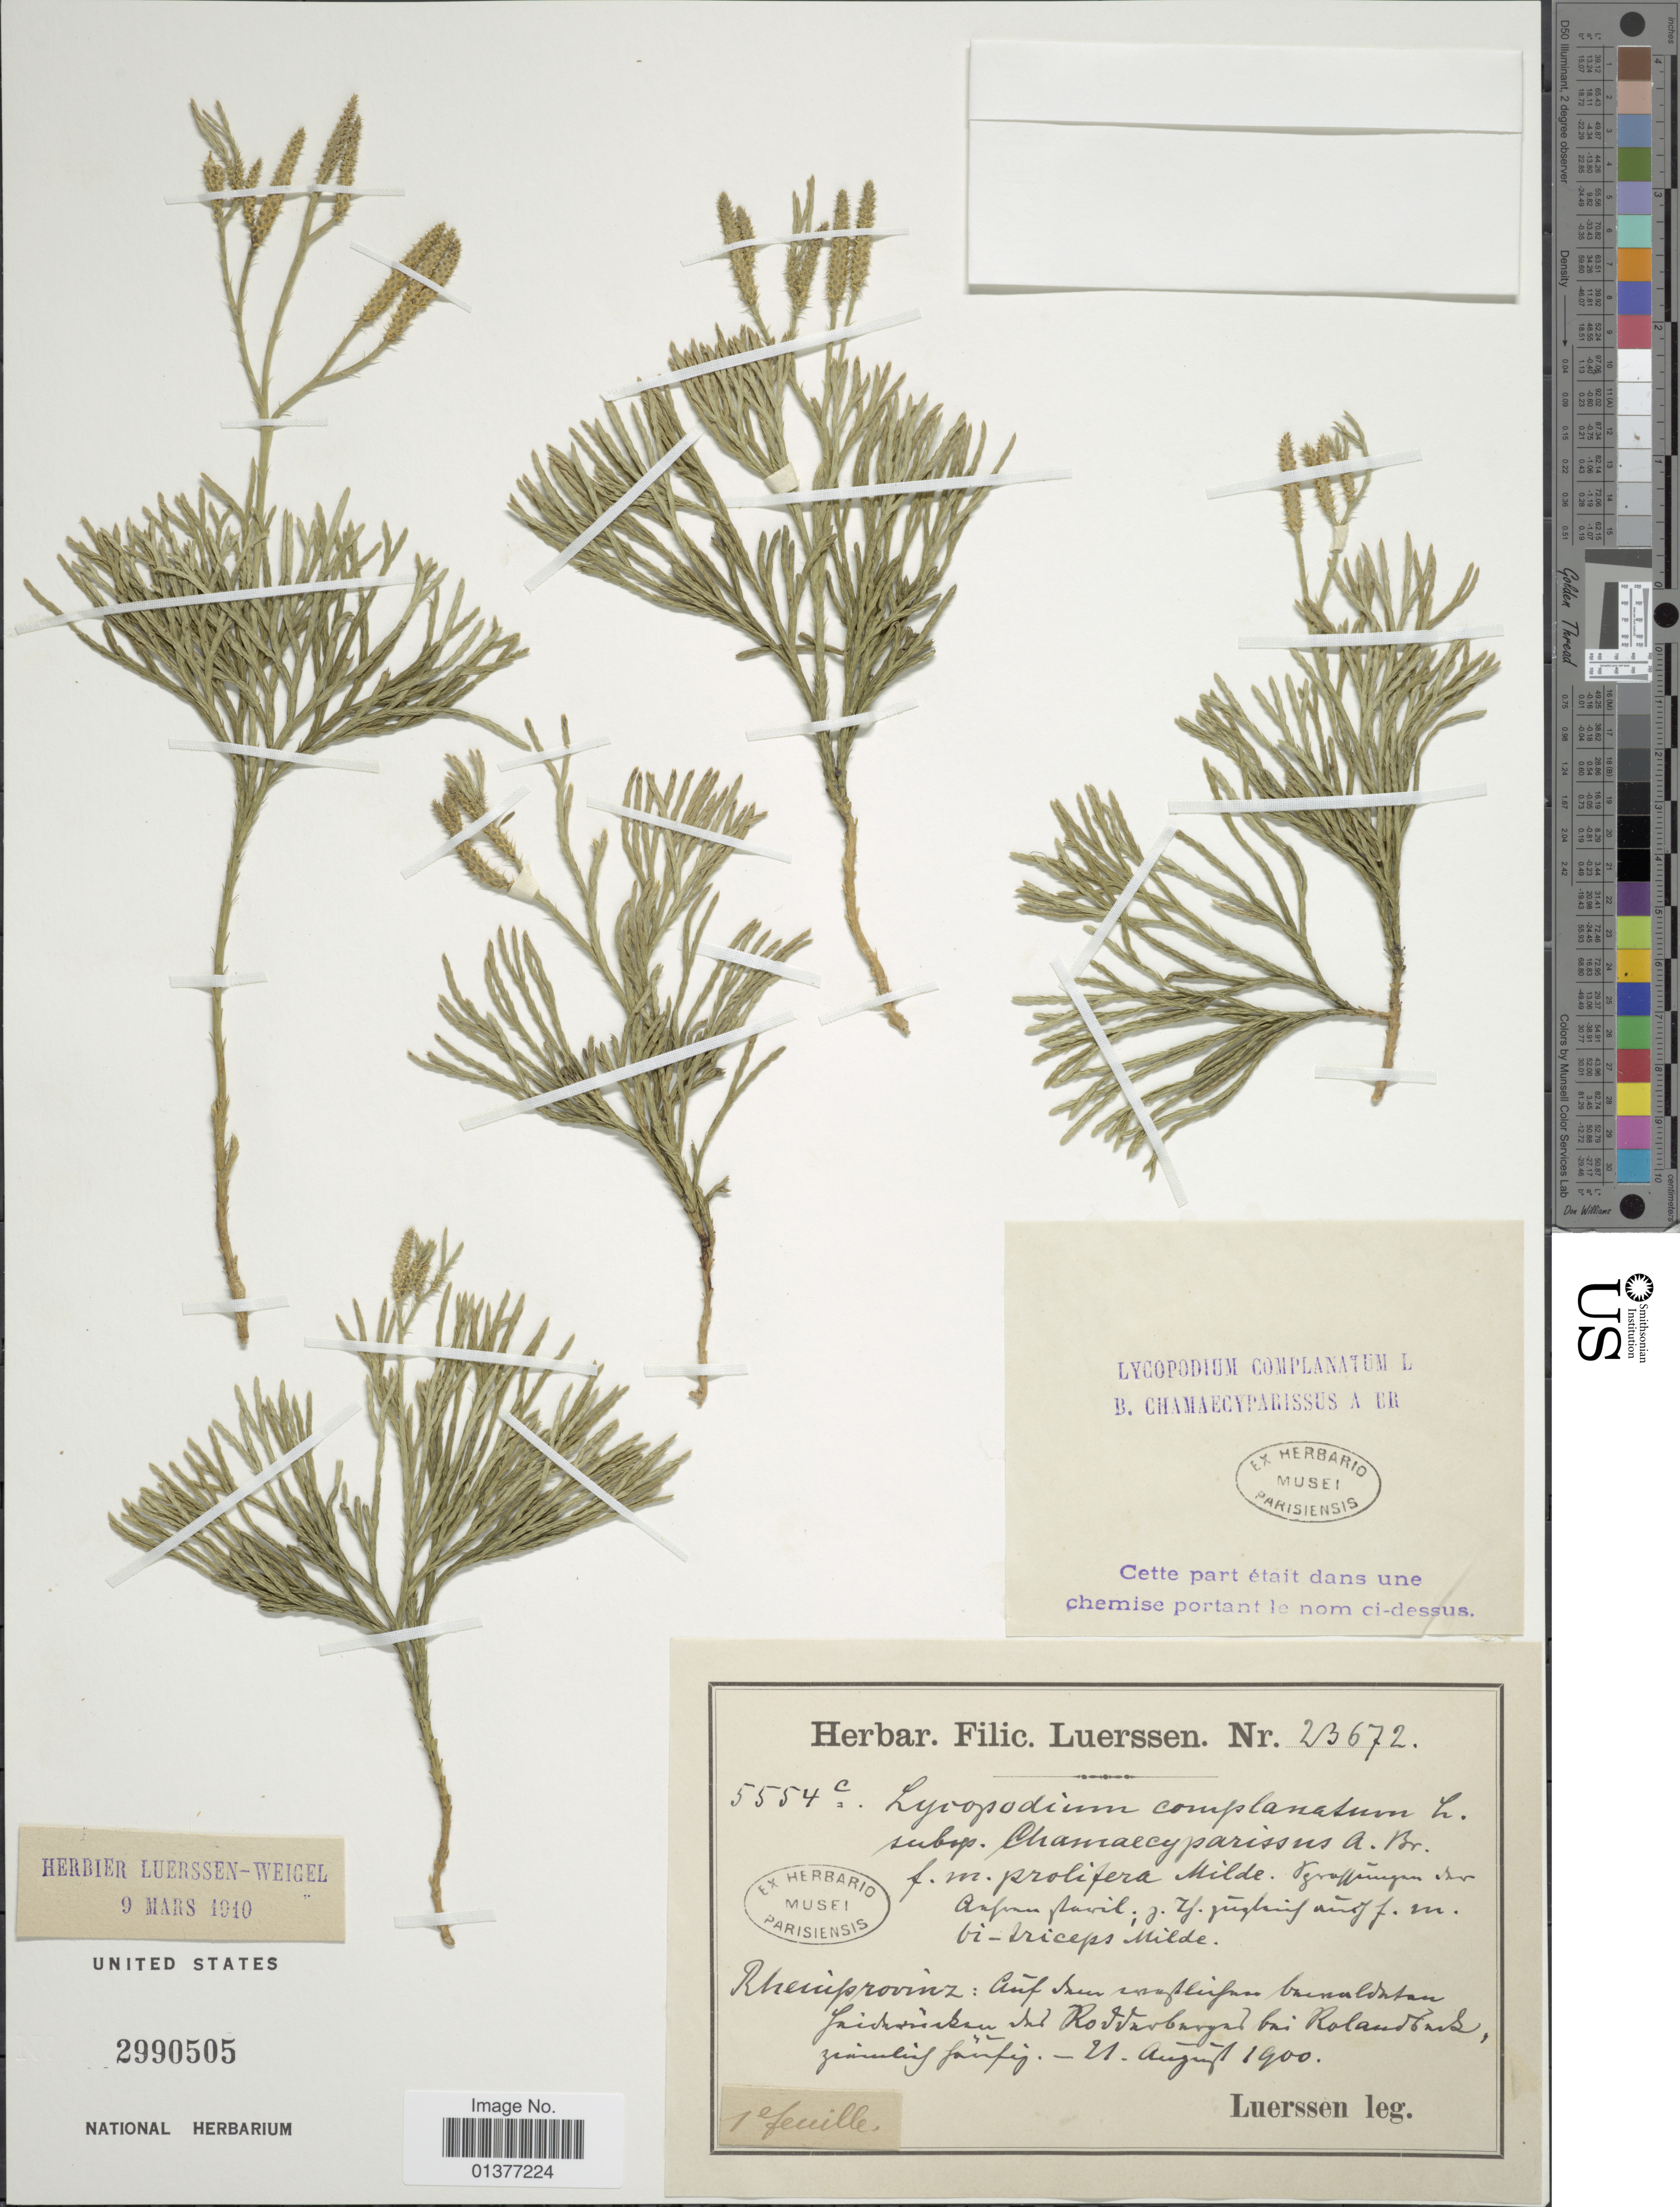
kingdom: Plantae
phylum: Tracheophyta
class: Lycopodiopsida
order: Lycopodiales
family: Lycopodiaceae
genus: Diphasiastrum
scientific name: Diphasiastrum tristachyum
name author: (Pursh) Holub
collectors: C. Luerssen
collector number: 23672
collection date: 1900-08-21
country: Germany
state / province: Rhineland-Palatinate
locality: Rheinprovinz: Auf [illegible text] bei Rolandseck.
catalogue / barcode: US 2990505